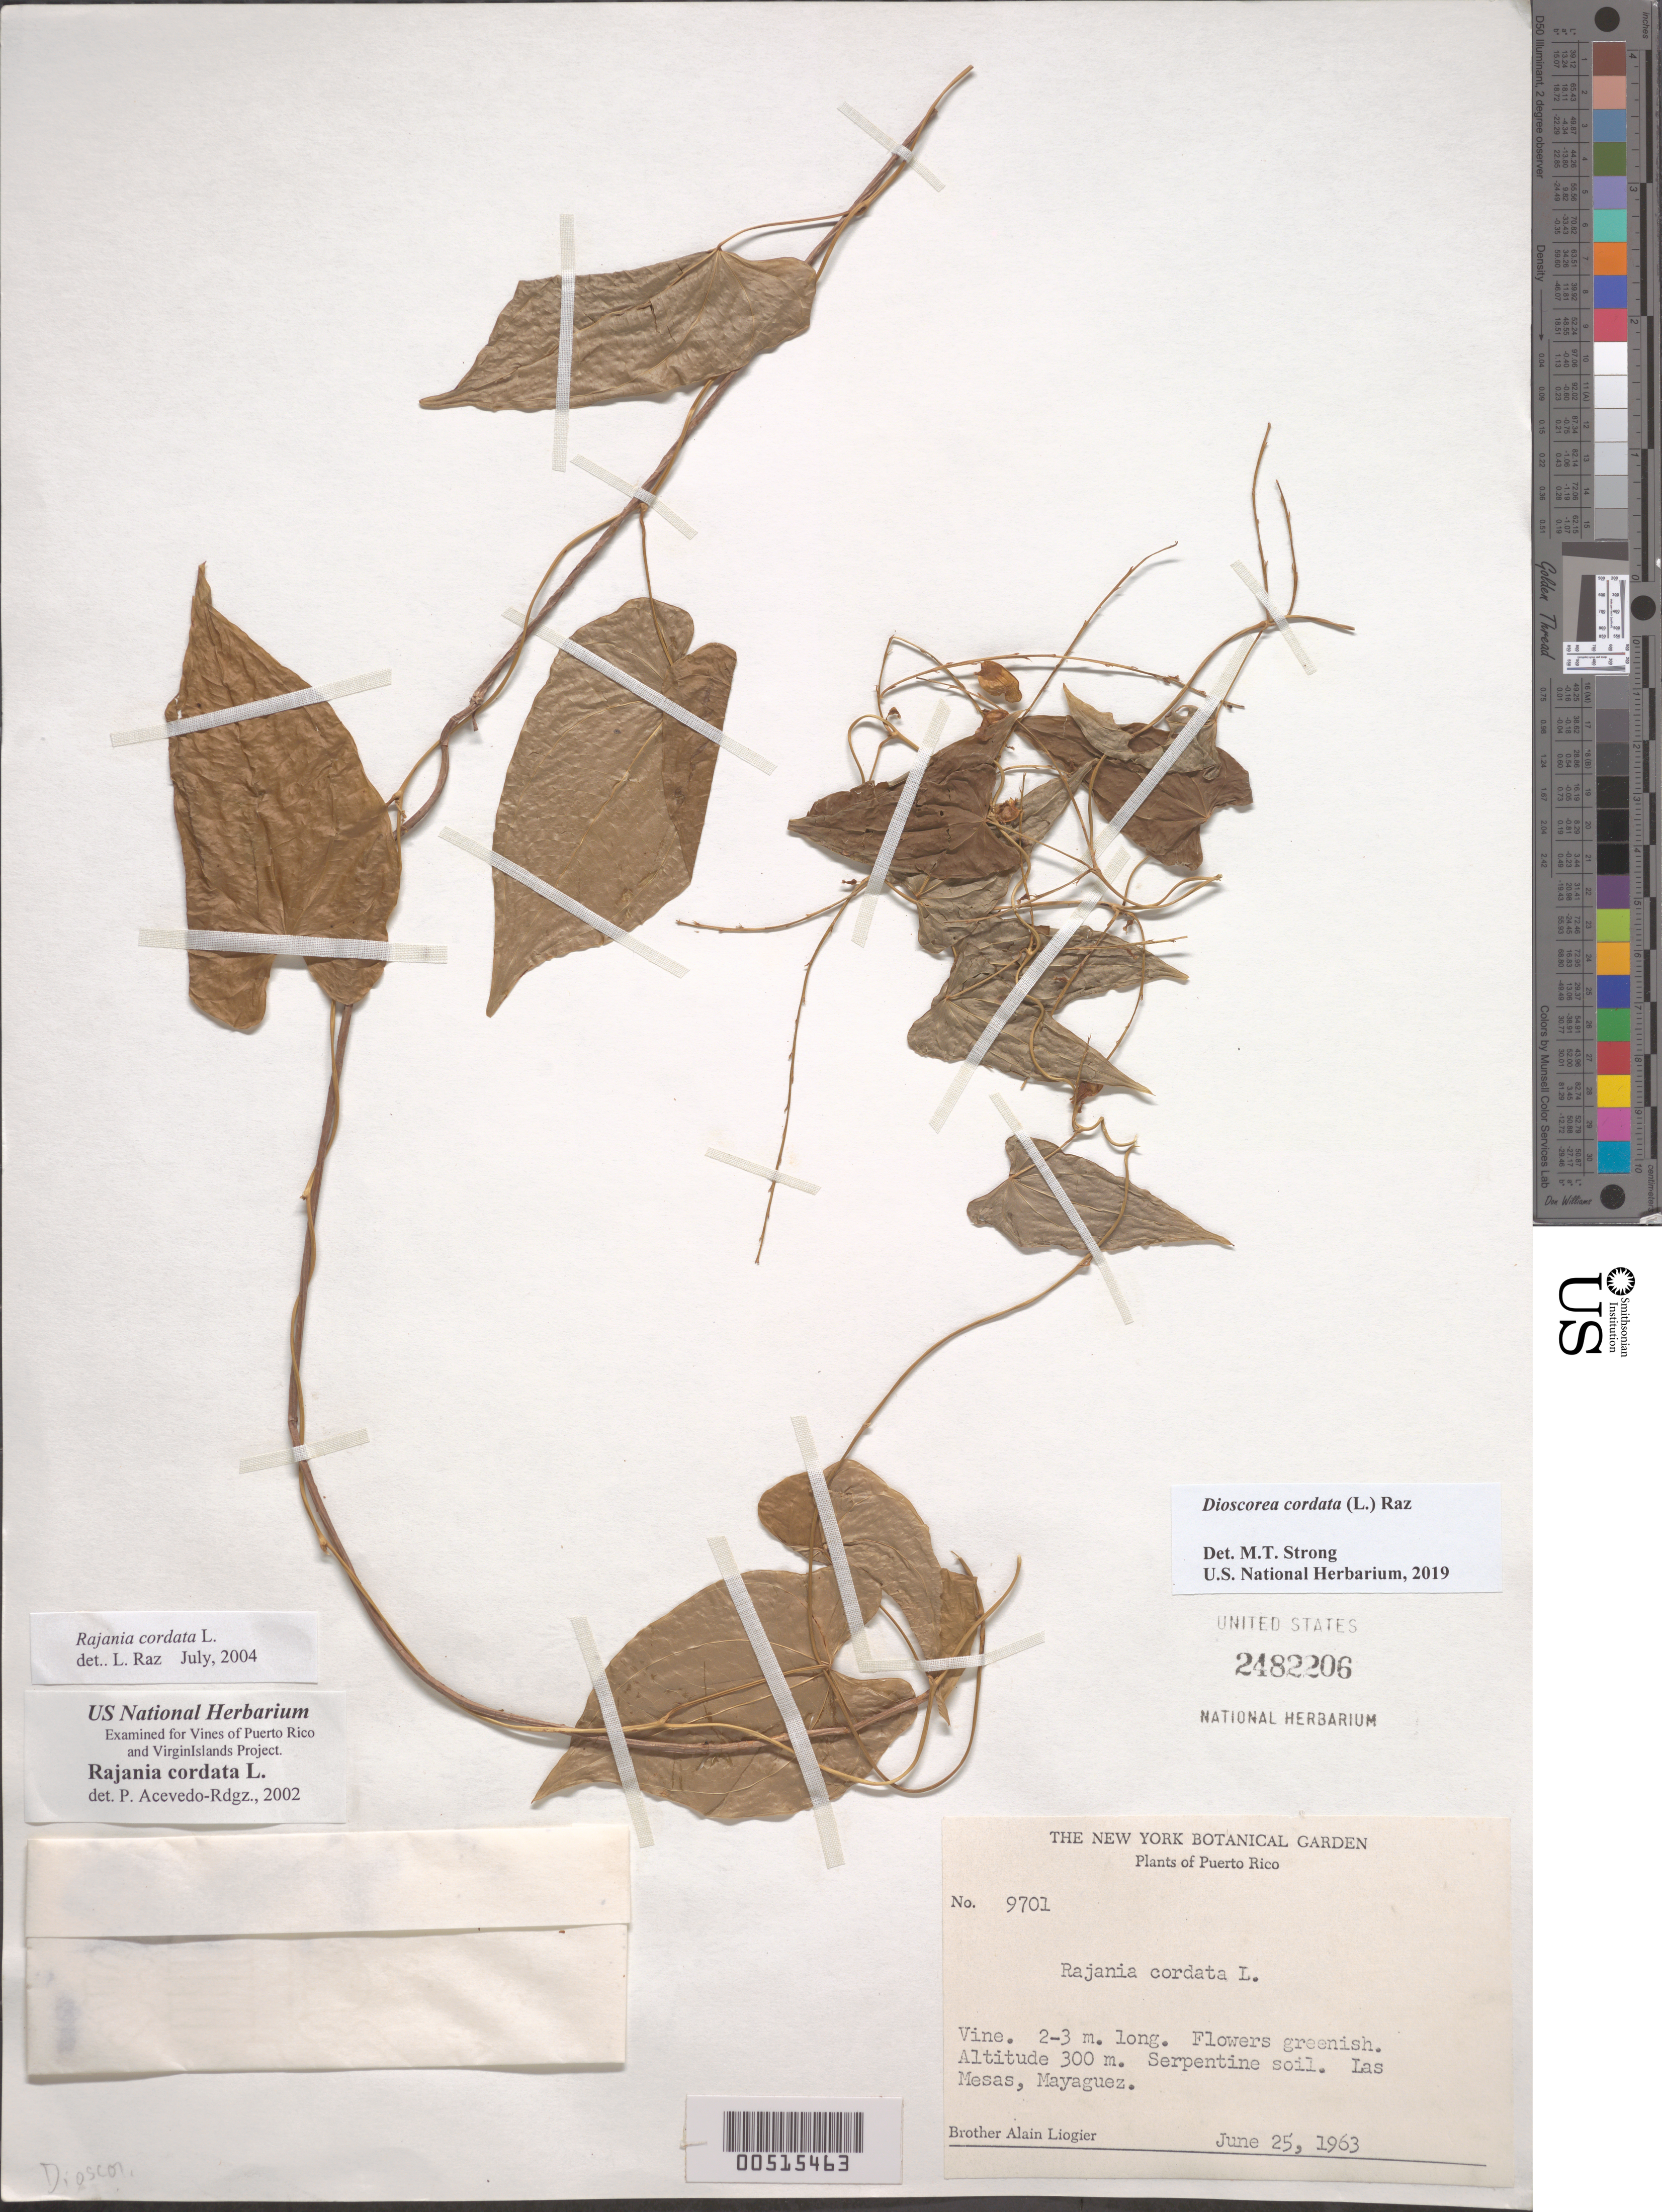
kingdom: Plantae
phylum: Tracheophyta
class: Liliopsida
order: Dioscoreales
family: Dioscoreaceae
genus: Dioscorea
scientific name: Dioscorea cordata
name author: (L.) Raz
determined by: Strong, M. T., (US), Smithsonian Institution - National Museum of Natural History (UNITED STATES)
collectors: A. H. Liogier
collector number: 9701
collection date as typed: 25 Jun 1963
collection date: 1963-06-25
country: Puerto Rico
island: Greater Antilles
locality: Las Mesas, Mayaguez.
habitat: Serpentine soil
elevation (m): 300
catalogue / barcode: US 2482206